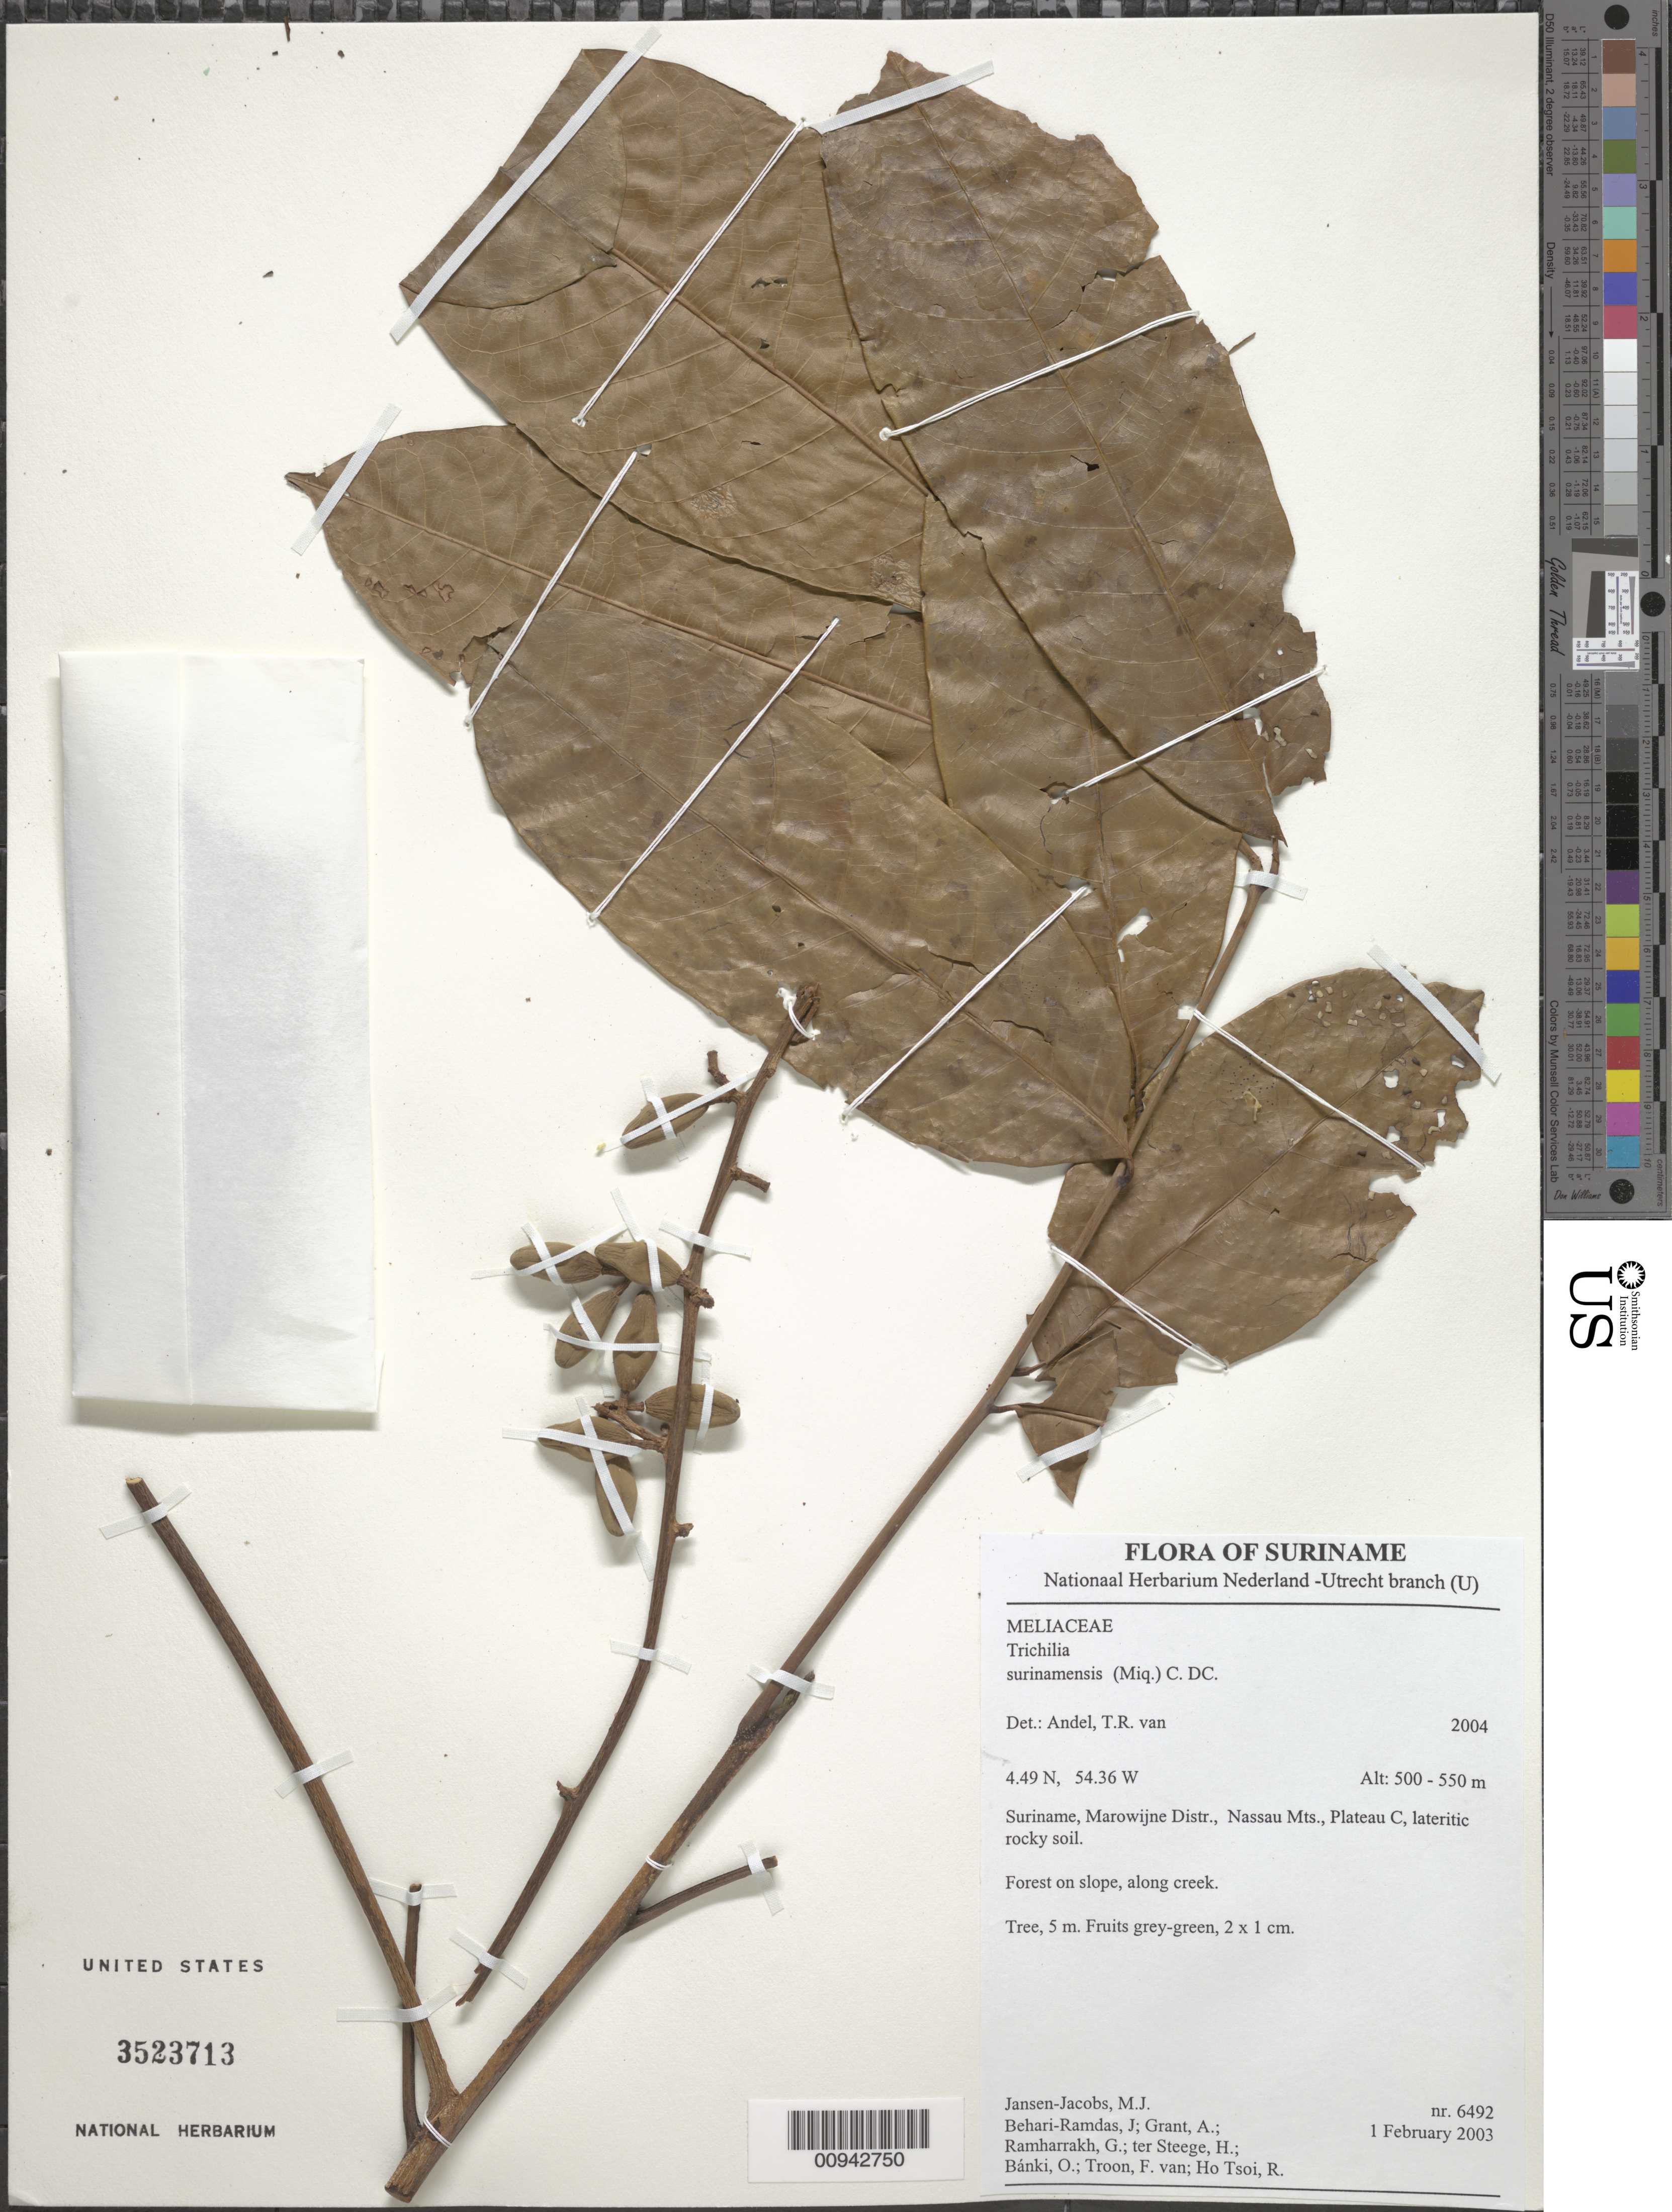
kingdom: Plantae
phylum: Tracheophyta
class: Magnoliopsida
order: Sapindales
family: Meliaceae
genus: Trichilia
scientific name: Trichilia surinamensis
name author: (Miq.) C. DC.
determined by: Andel, Tinde R. van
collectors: M. J. Jansen-Jacobs, J. Behari-Ramdas, A. Grant, G. Ramharrakh, H. ter Steege, O. Bánki, F. Van Troon & R. Ho Tsoi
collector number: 6492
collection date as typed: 1-Feb-03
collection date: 2003-02-01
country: Suriname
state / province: Marowijne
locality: Nassau Mts., Plateau C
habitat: Lateritic rocky soil. Forest on slope, along creek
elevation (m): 500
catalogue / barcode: US 3523713